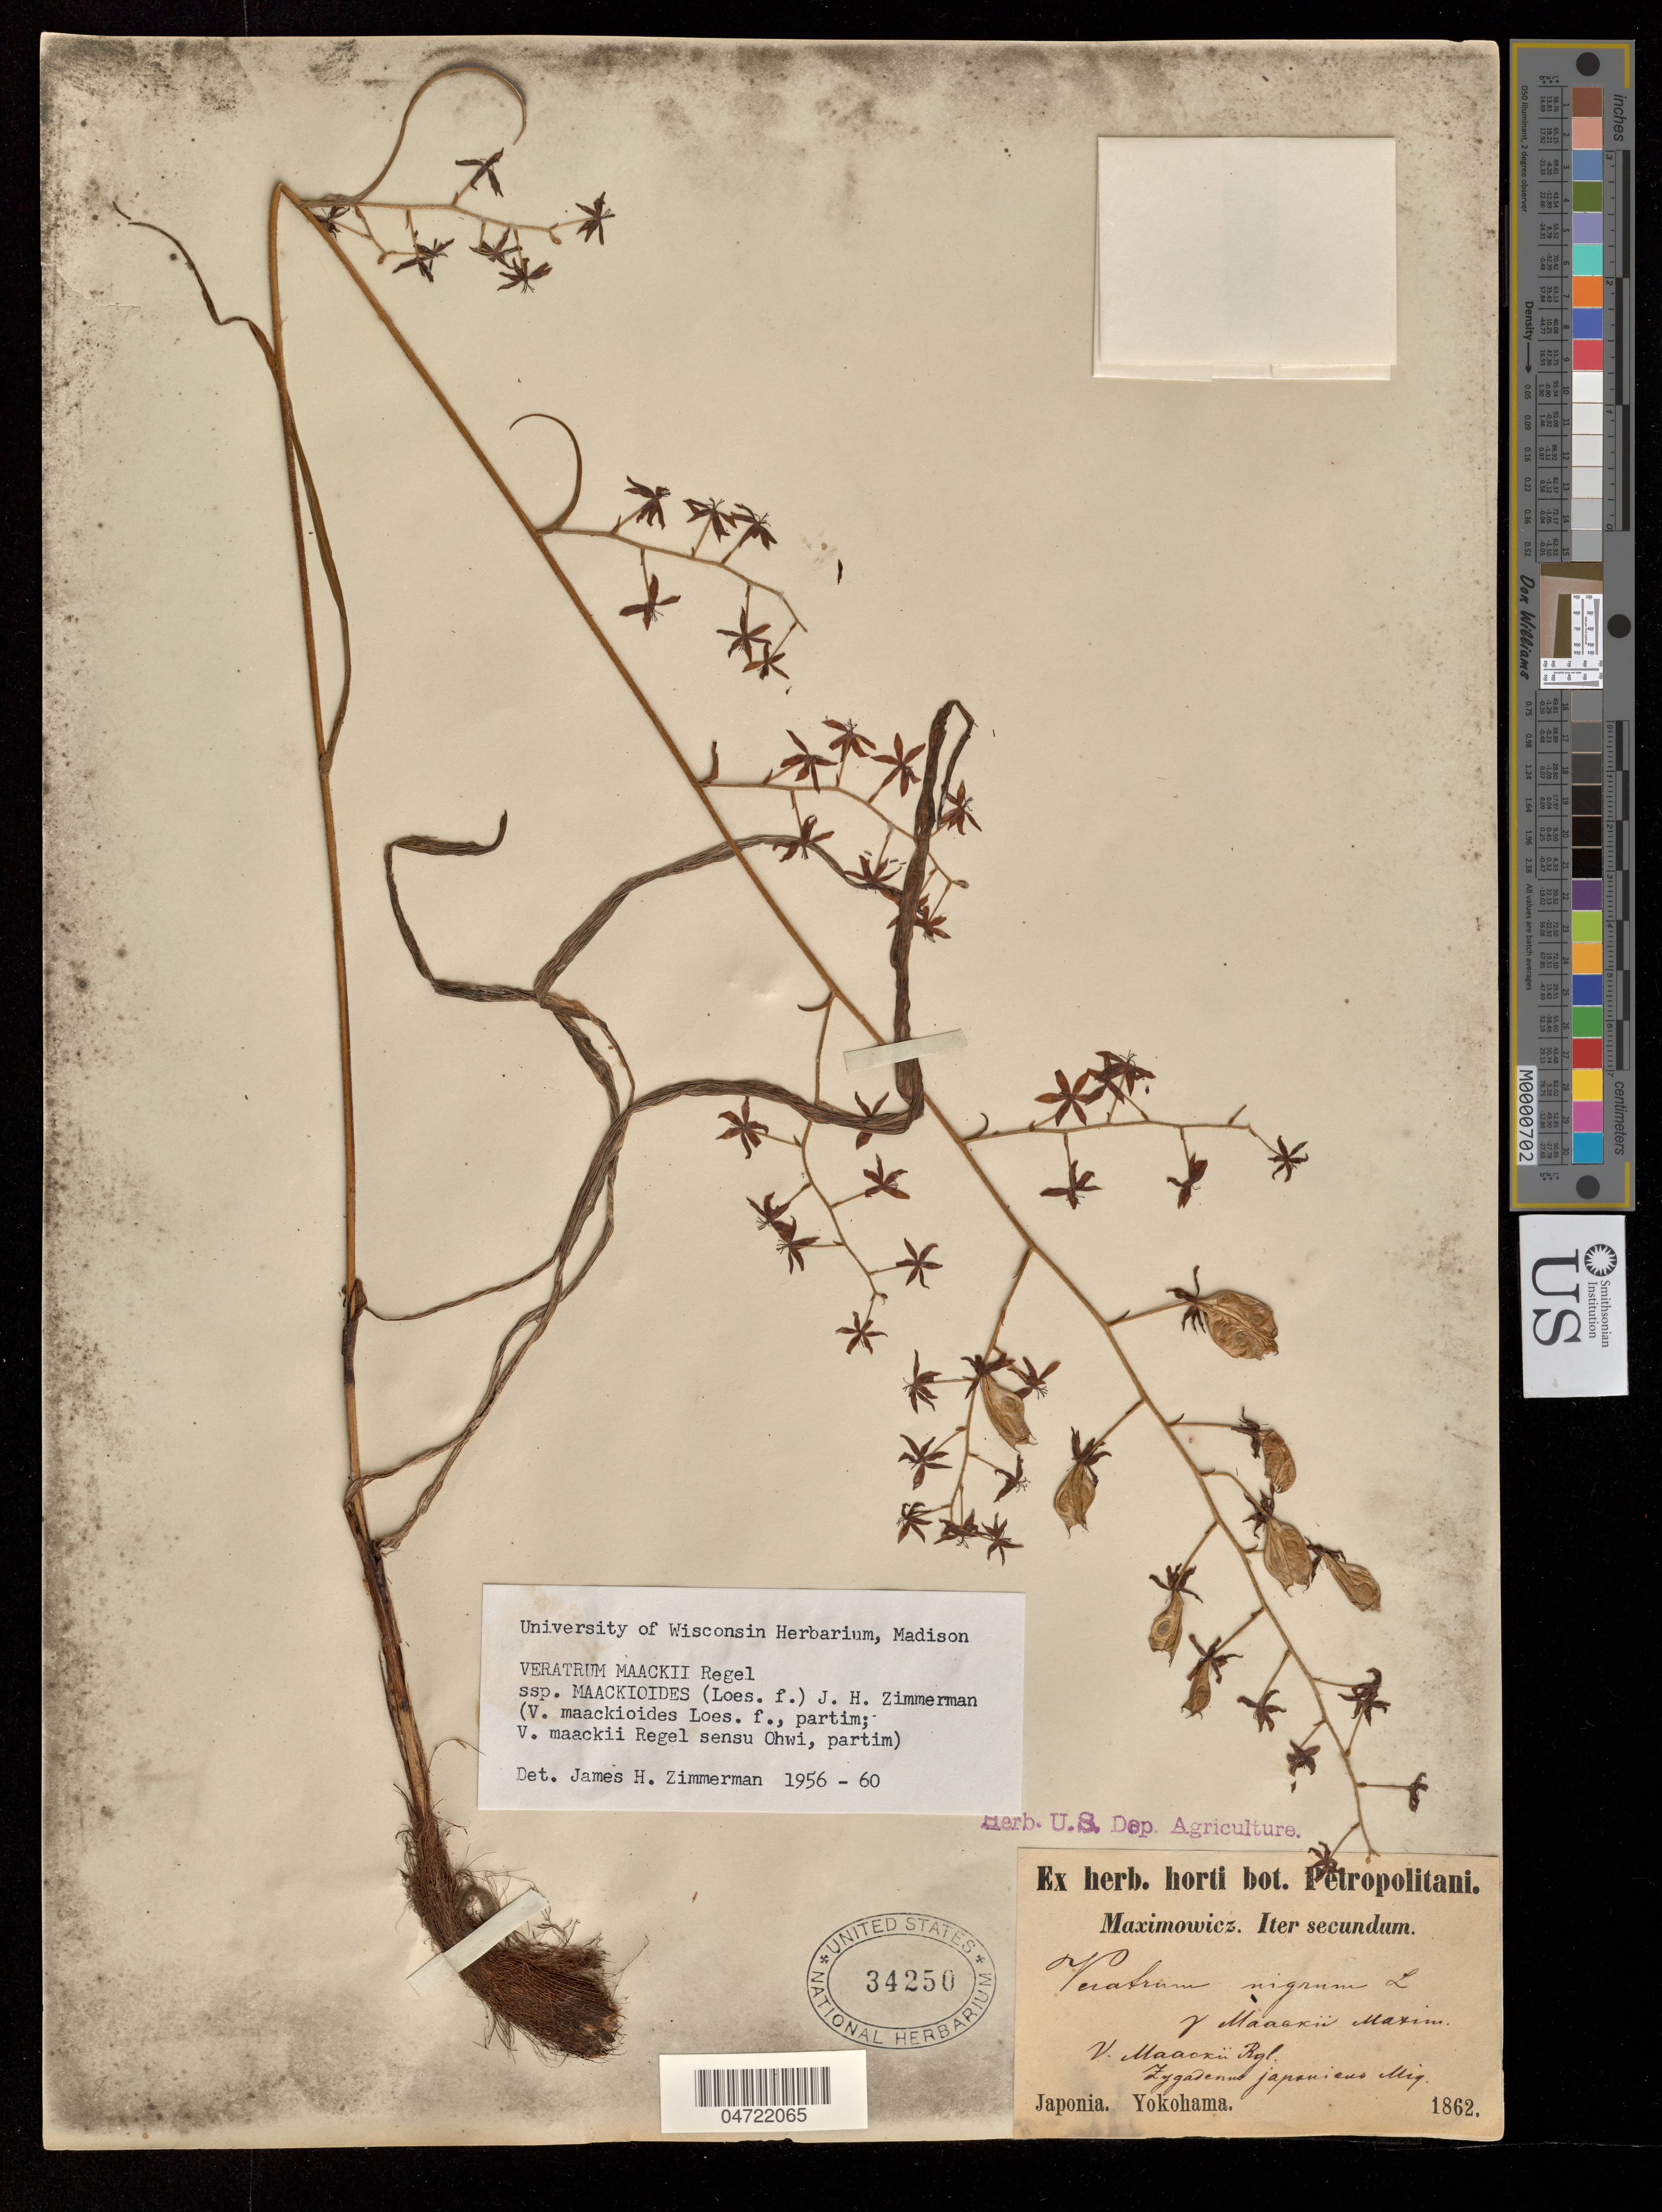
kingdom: Plantae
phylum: Tracheophyta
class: Liliopsida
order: Liliales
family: Melanthiaceae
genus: Veratrum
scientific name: Veratrum maackii subsp. reymondianum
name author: (O. Loes.) J.H. Zimmerman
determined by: Zimmerman, James Hall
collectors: C. J. Maximowicz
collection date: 1862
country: Japan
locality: Yokohama.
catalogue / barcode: US 34250